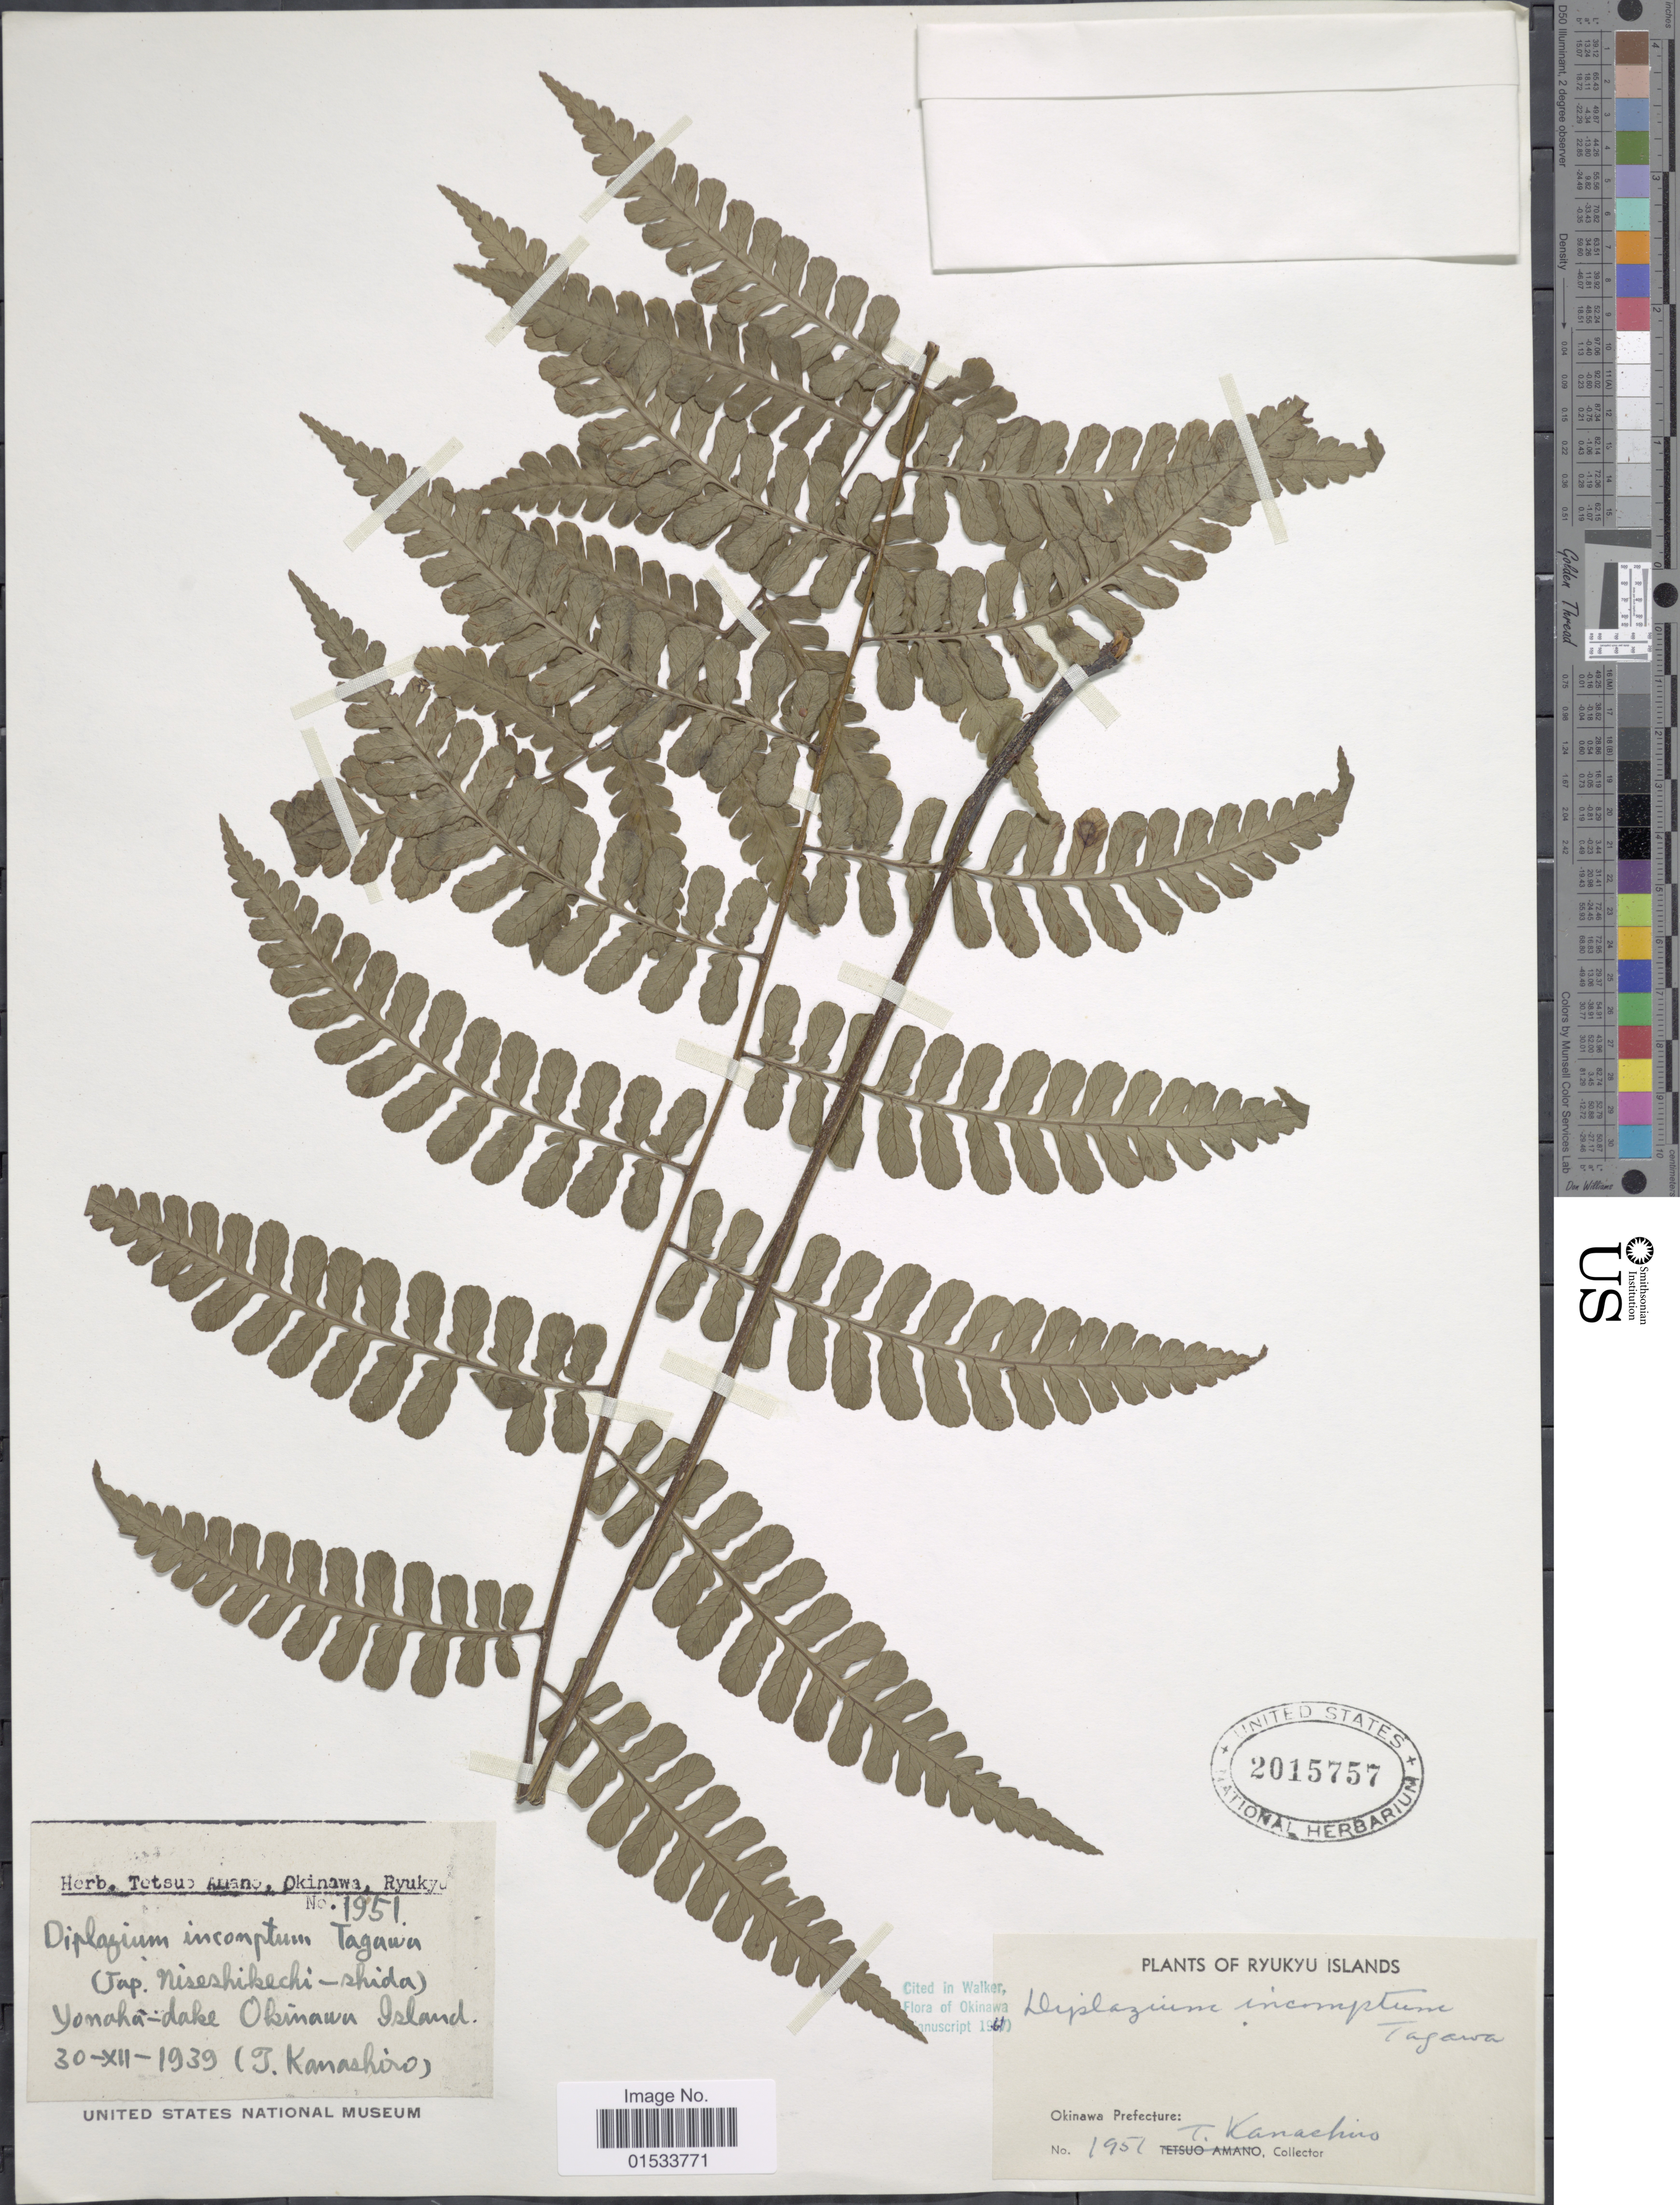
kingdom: Plantae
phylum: Tracheophyta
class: Polypodiopsida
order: Polypodiales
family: Athyriaceae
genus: Diplazium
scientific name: Diplazium incomptum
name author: Tagawa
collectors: T. Kanashiro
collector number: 1951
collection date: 1939-12-30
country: Japan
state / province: Okinawa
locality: Ryukyu Islands, Yonaha-dake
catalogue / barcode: US 2015757